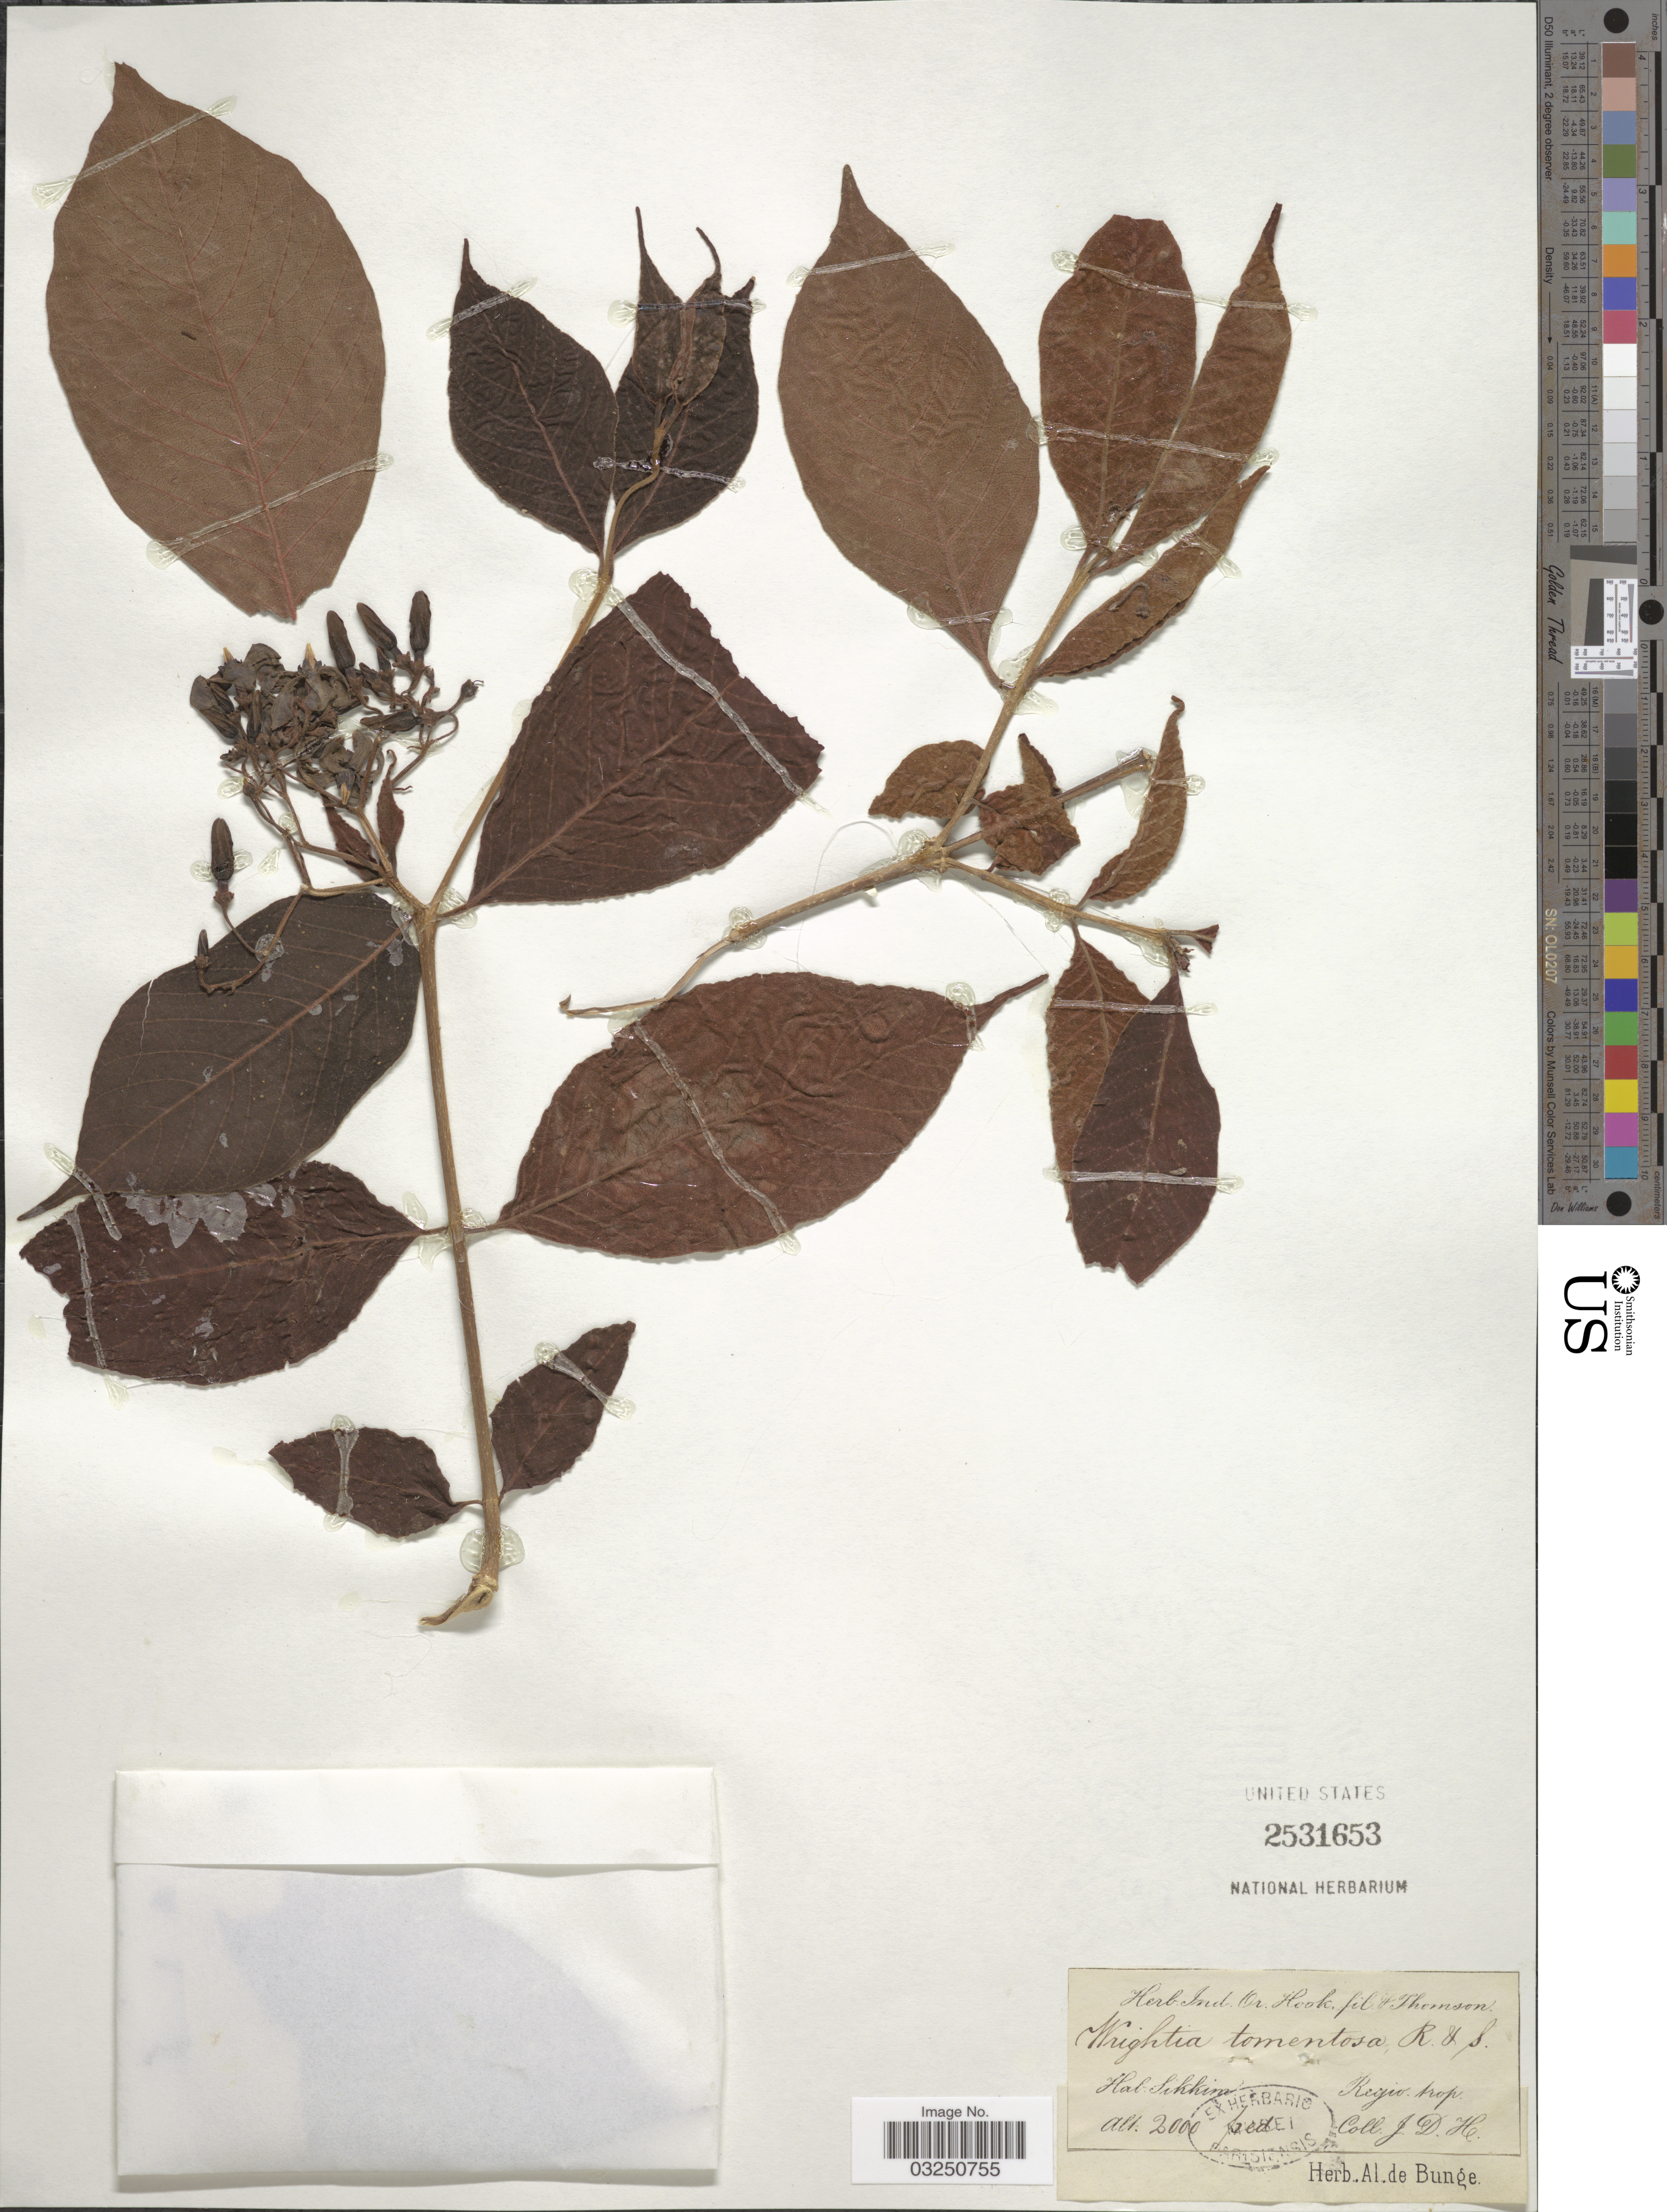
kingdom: Plantae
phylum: Tracheophyta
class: Magnoliopsida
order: Gentianales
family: Apocynaceae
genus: Wrightia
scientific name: Wrightia tomentosa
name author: Roem. & Schult.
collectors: J. D. Hooker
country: India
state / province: Sikkim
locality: Regio trop.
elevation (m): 610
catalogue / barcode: US 2531653